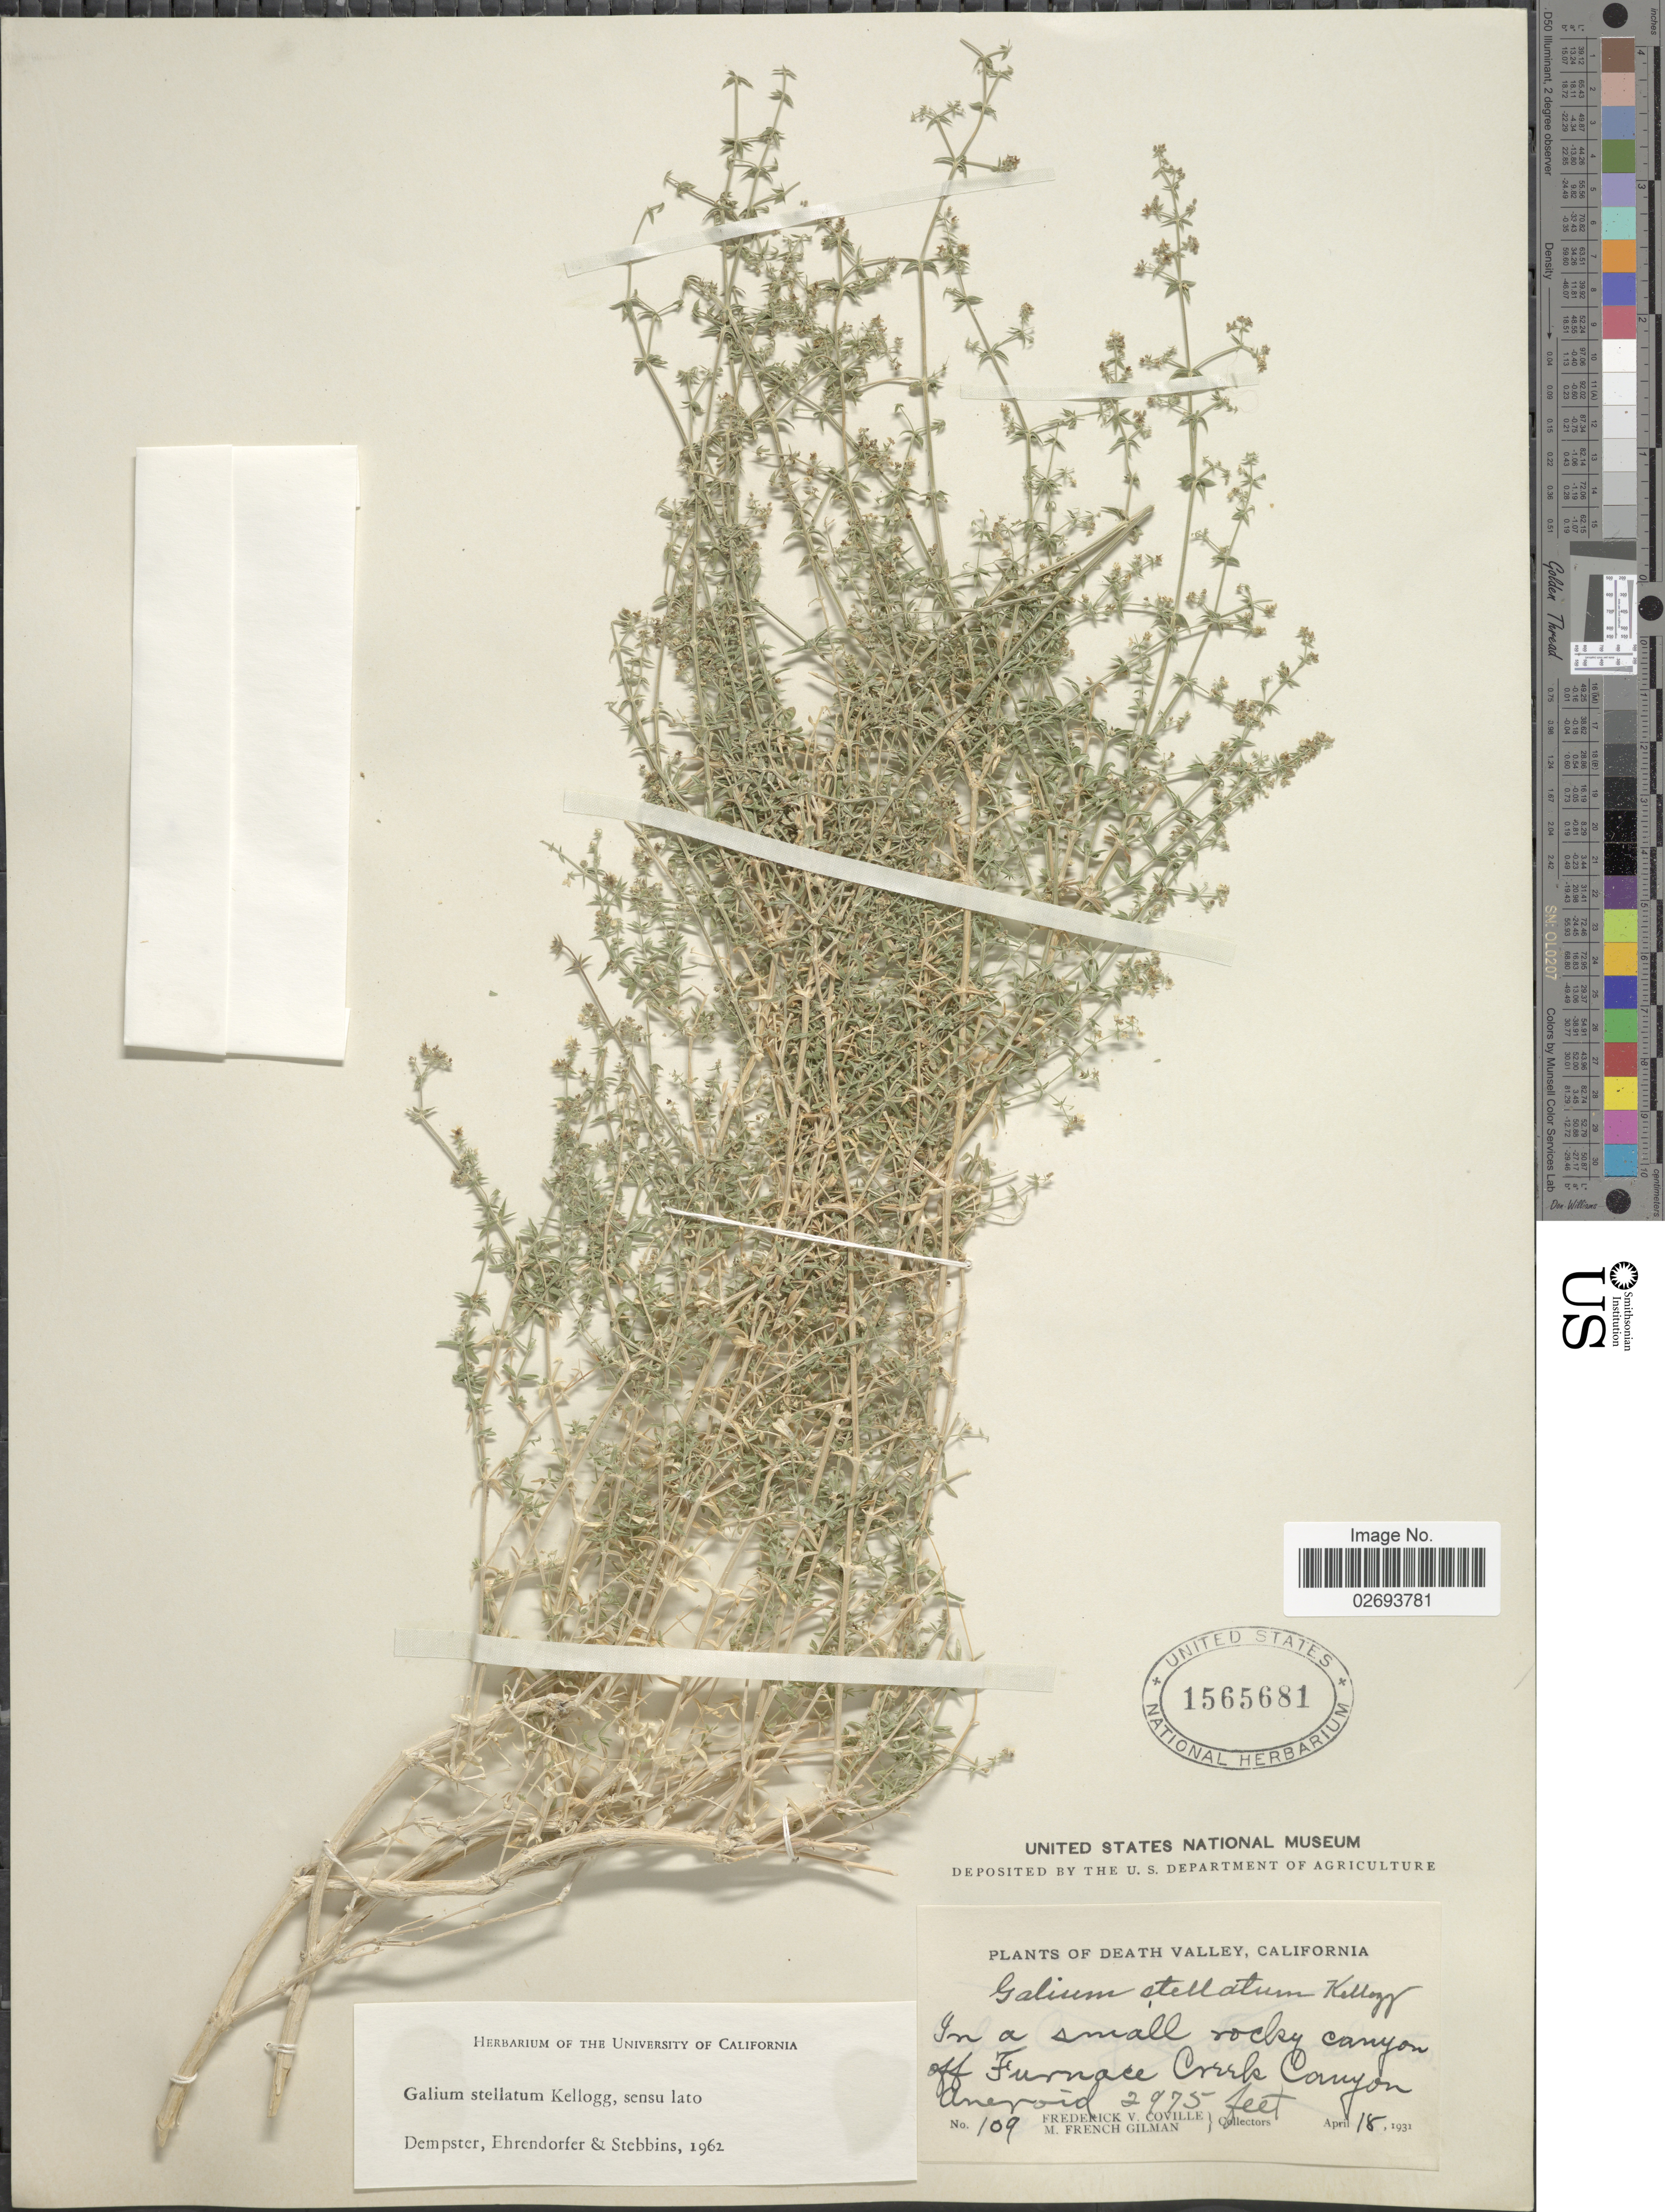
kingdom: Plantae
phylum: Tracheophyta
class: Magnoliopsida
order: Gentianales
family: Rubiaceae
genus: Galium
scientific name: Galium stellatum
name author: Kellogg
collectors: F. V. Coville & M. F. Gilman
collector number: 109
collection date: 1931-04-18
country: United States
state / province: California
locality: Death Valley, In a small rocky canyon off Furnace Creek Canyon Aneroid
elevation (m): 907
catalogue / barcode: US 1565681